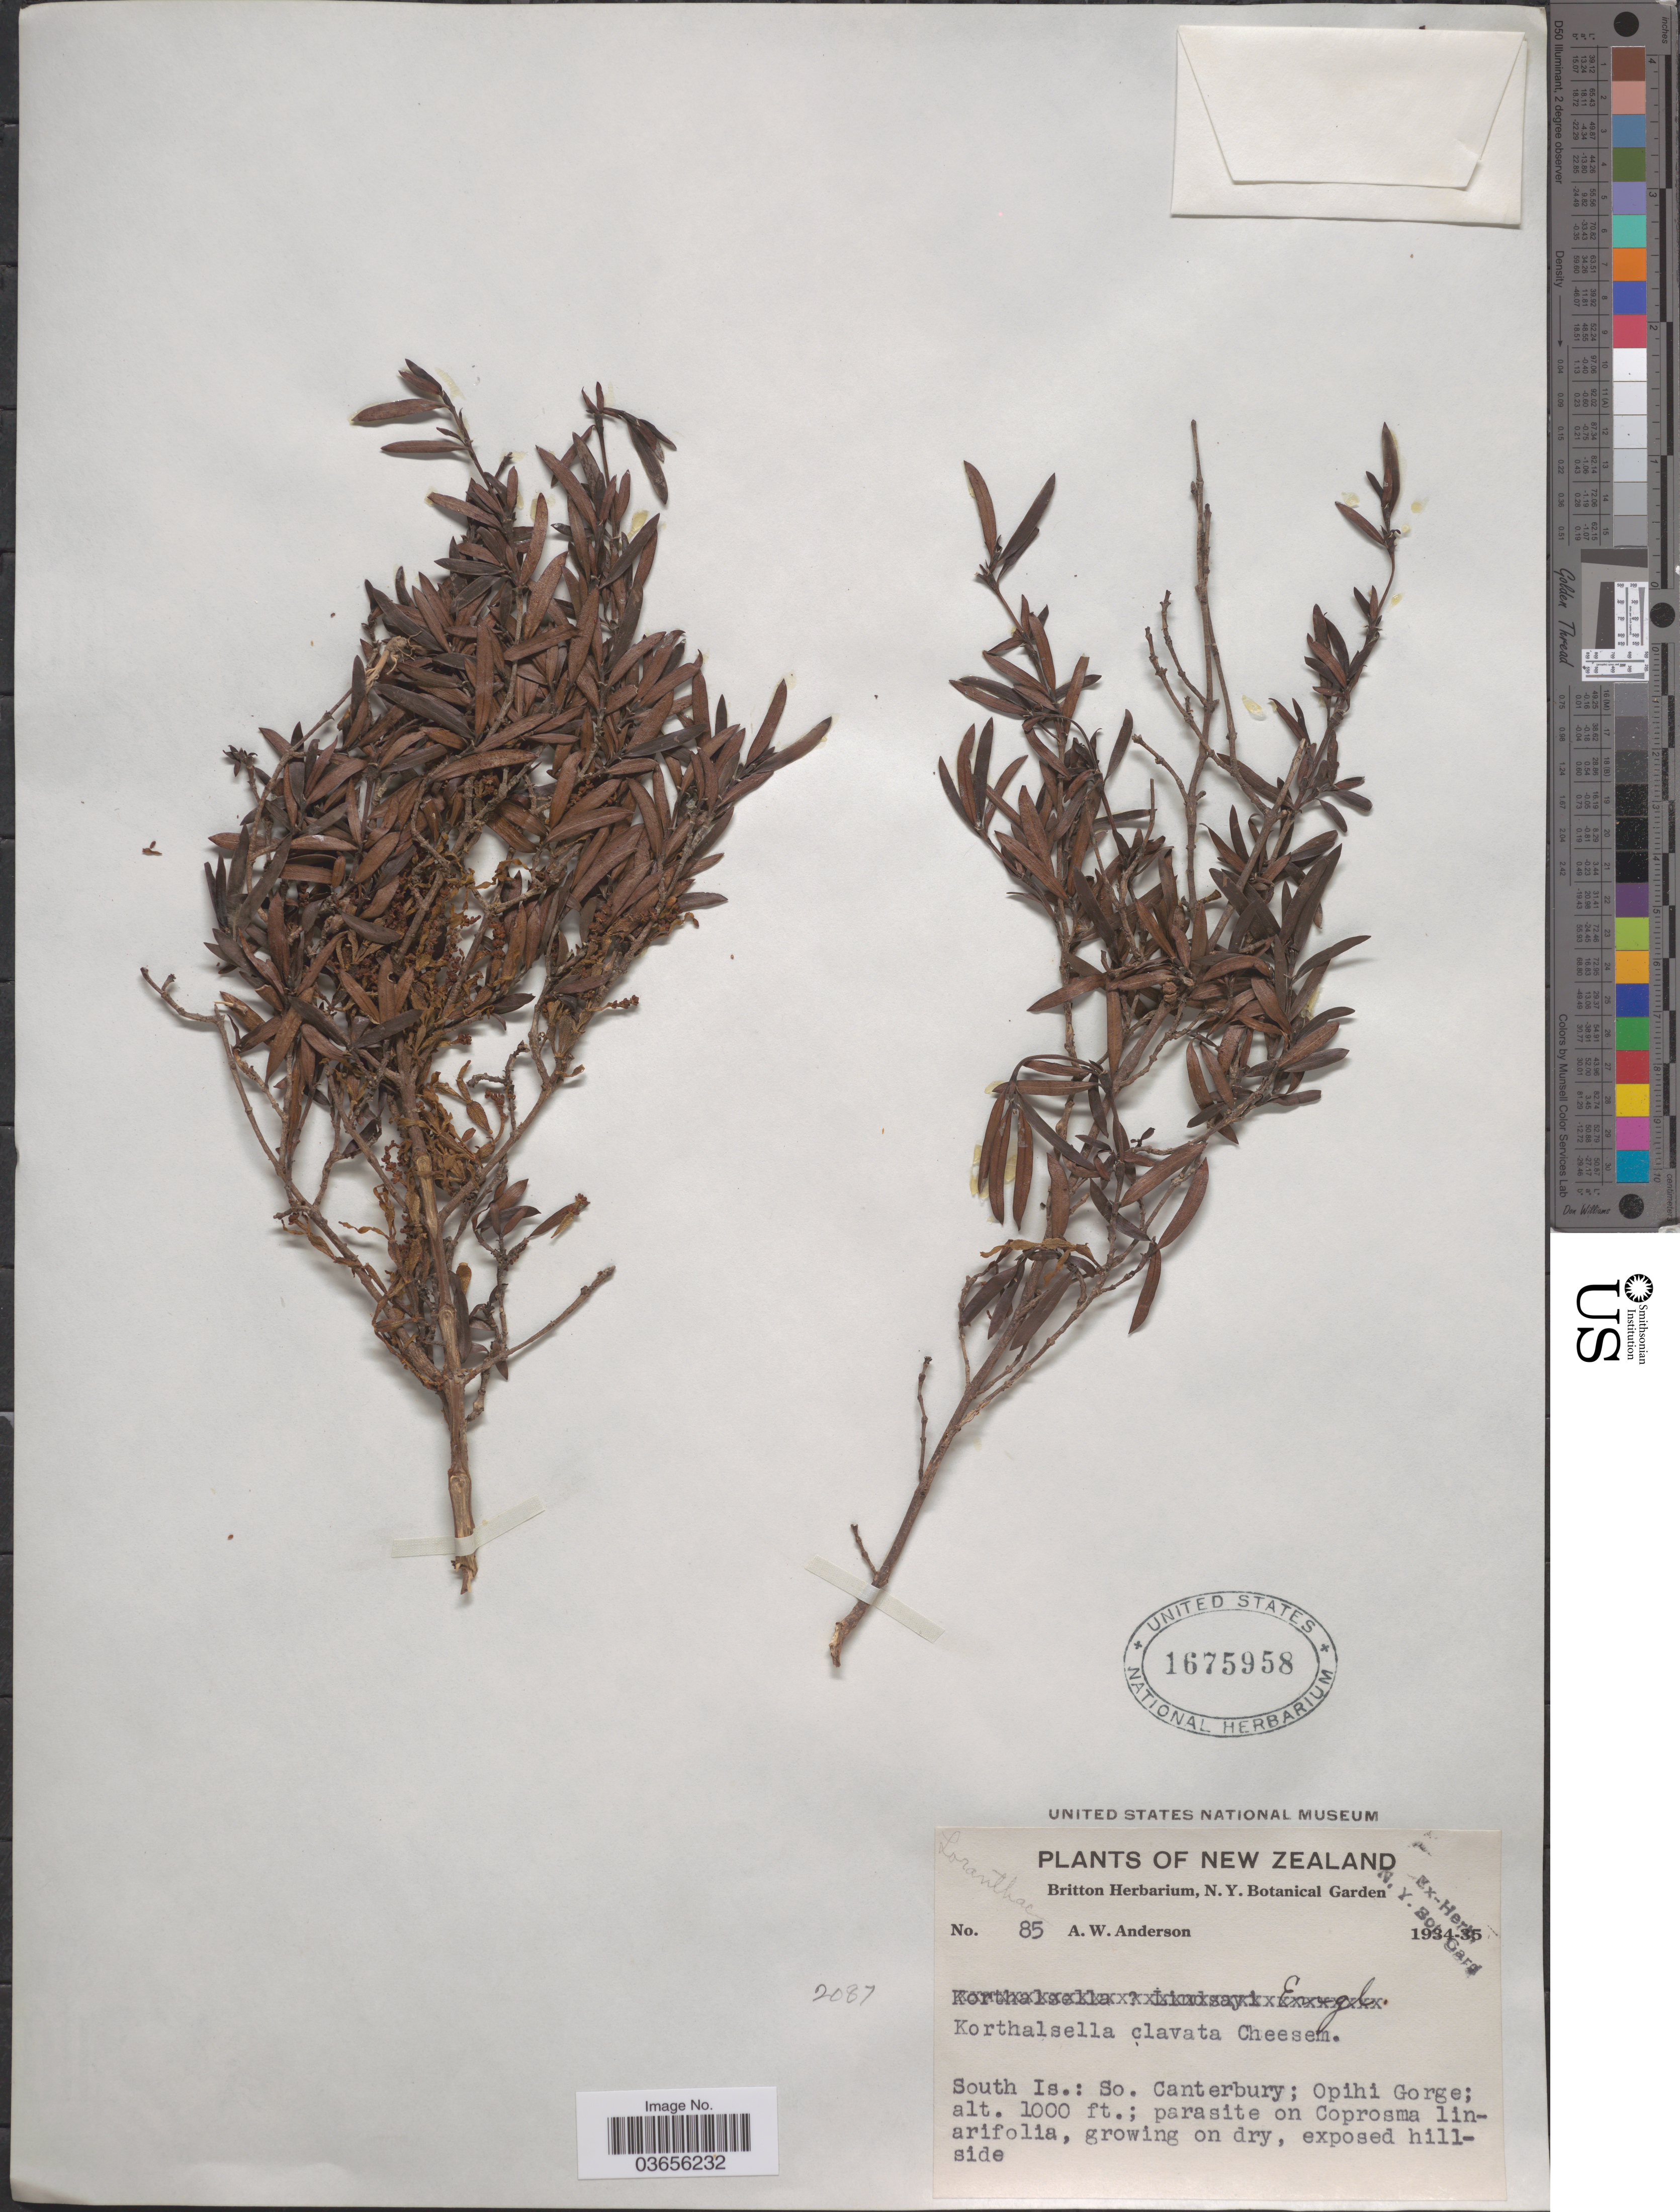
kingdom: Plantae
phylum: Tracheophyta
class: Magnoliopsida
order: Santalales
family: Viscaceae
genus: Korthalsella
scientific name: Korthalsella clavata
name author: Cheesman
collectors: A. W. Anderson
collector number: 85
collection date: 1934/1935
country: New Zealand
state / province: Canterbury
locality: South Is.: So. Canterbury; Opihi Gorge.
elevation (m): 305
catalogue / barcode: US 1675958